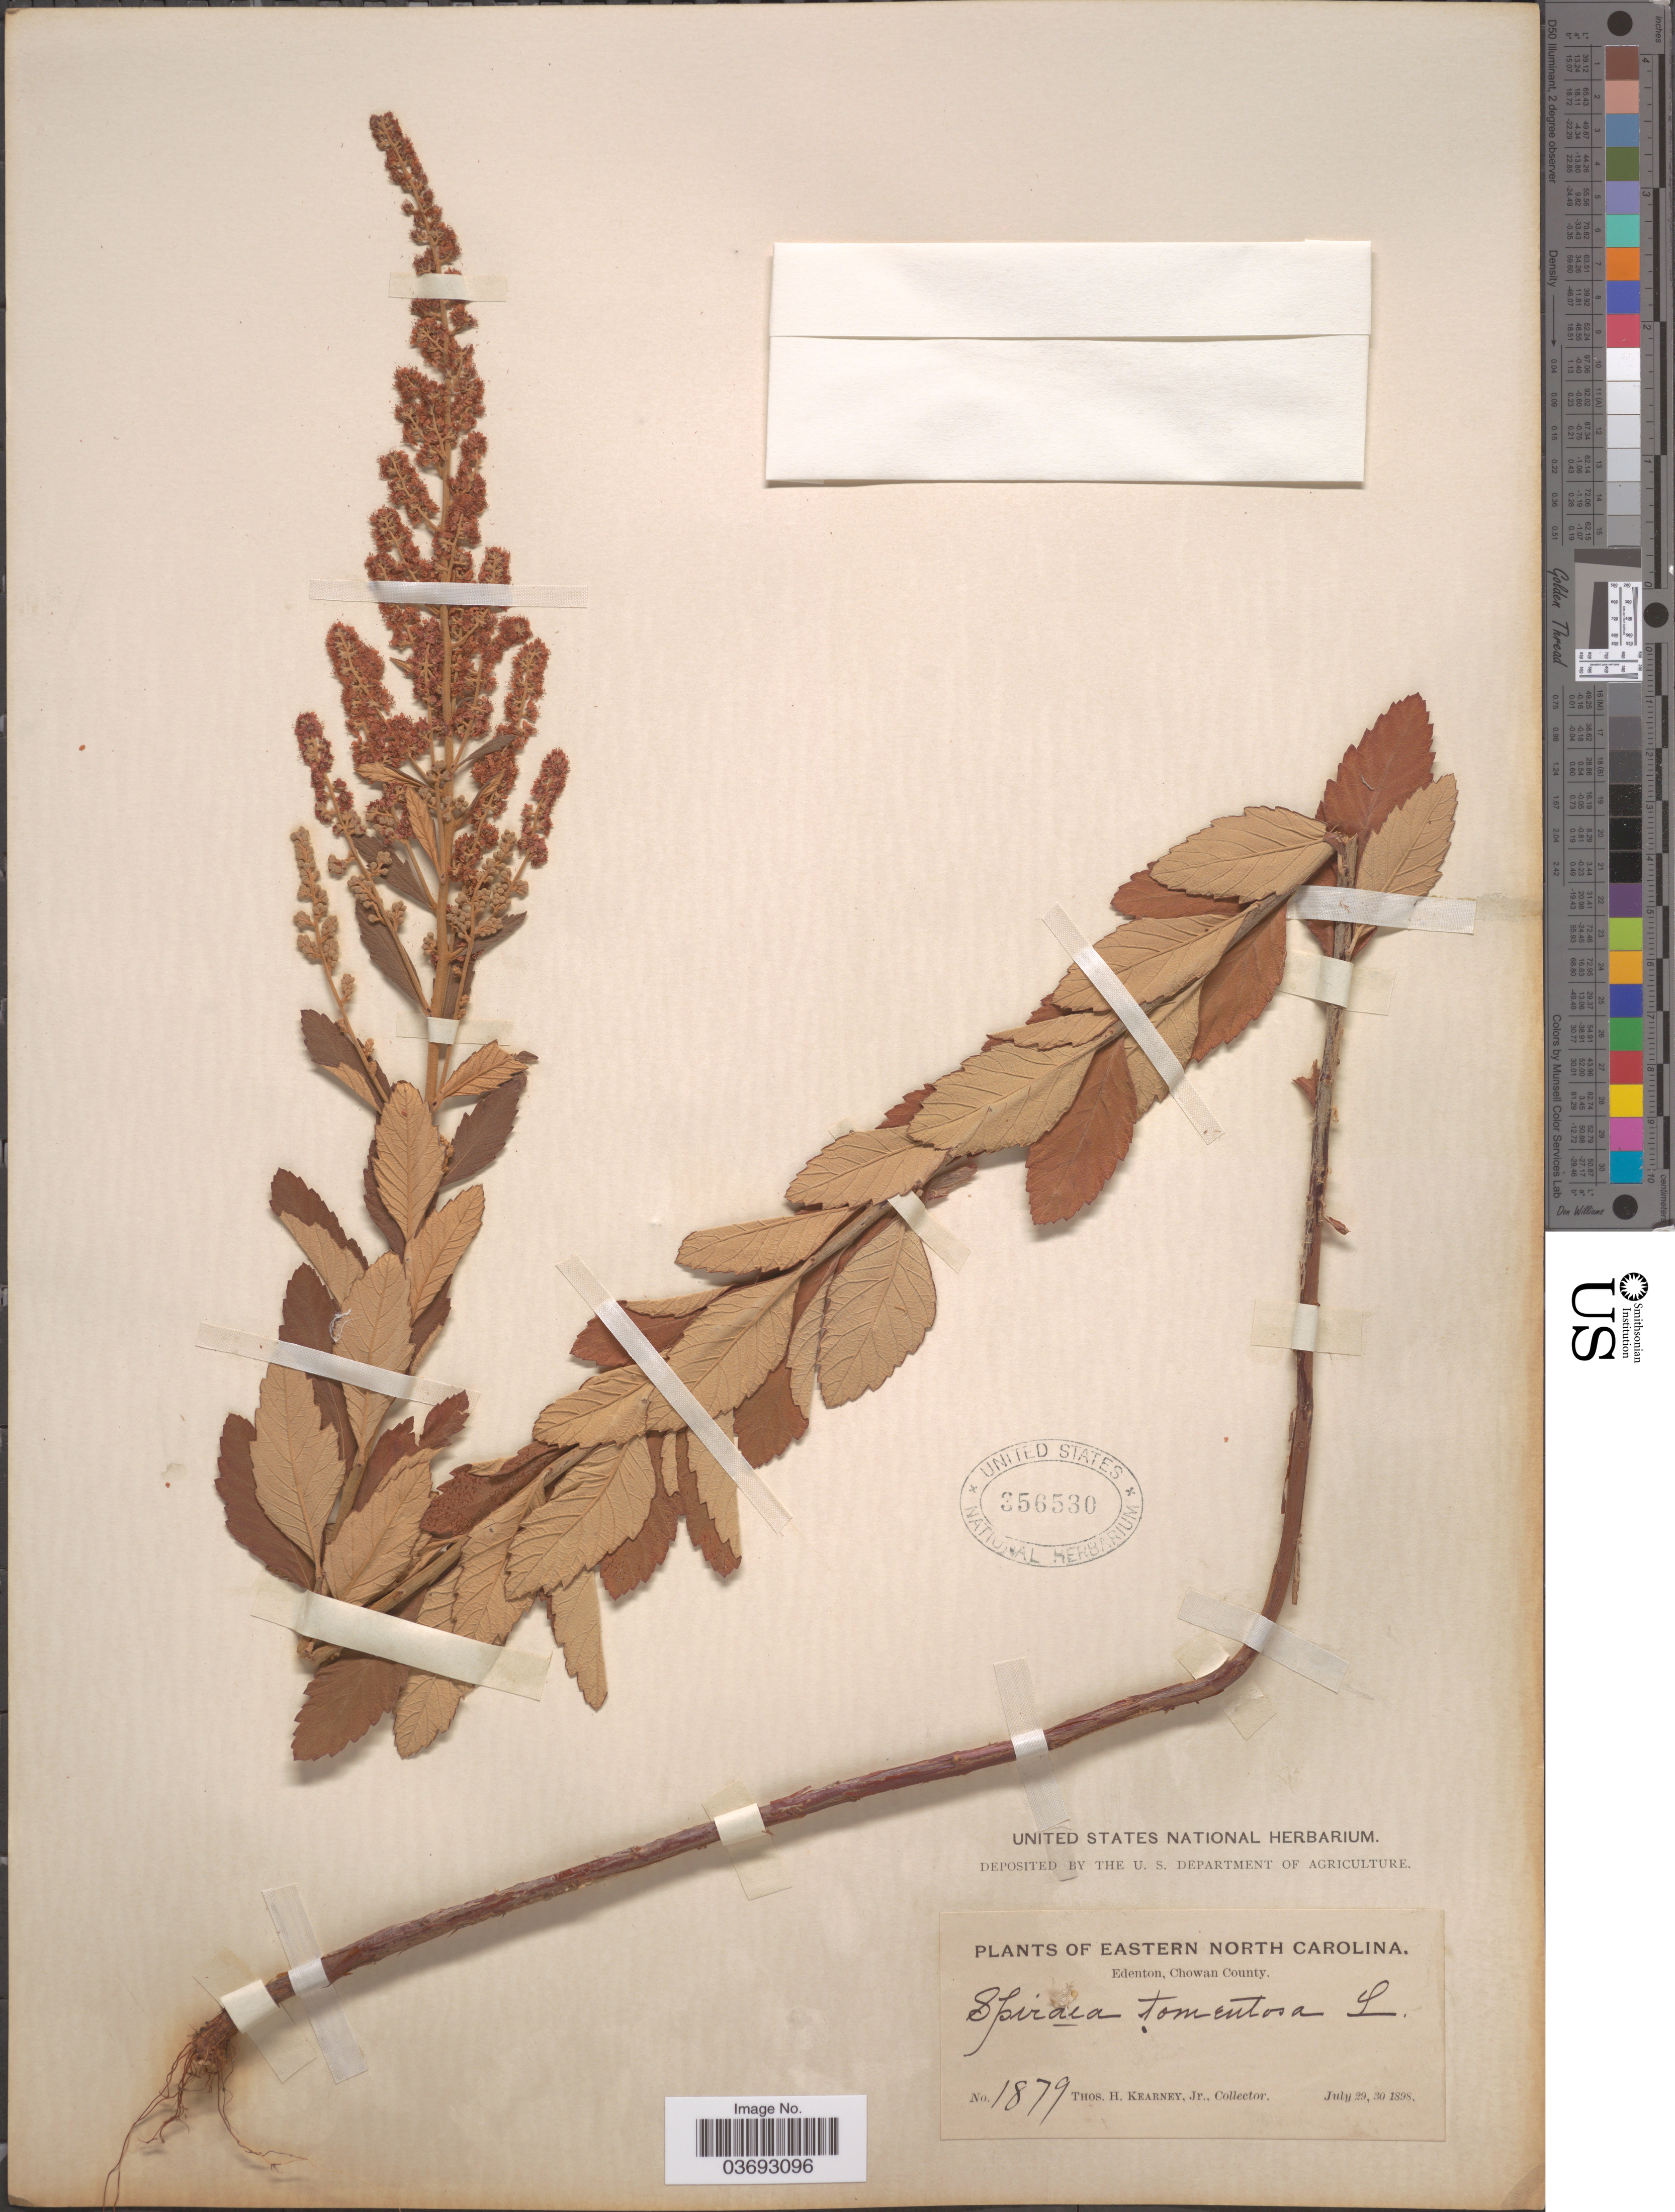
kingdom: Plantae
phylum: Tracheophyta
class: Magnoliopsida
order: Rosales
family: Rosaceae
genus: Spiraea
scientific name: Spiraea tomentosa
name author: L.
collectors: T. H. Kearney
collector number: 1879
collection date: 1898-07-29/1898-07-30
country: United States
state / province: North Carolina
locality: Eastern North Carolina. Edenton, Chowan County.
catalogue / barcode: US 356530